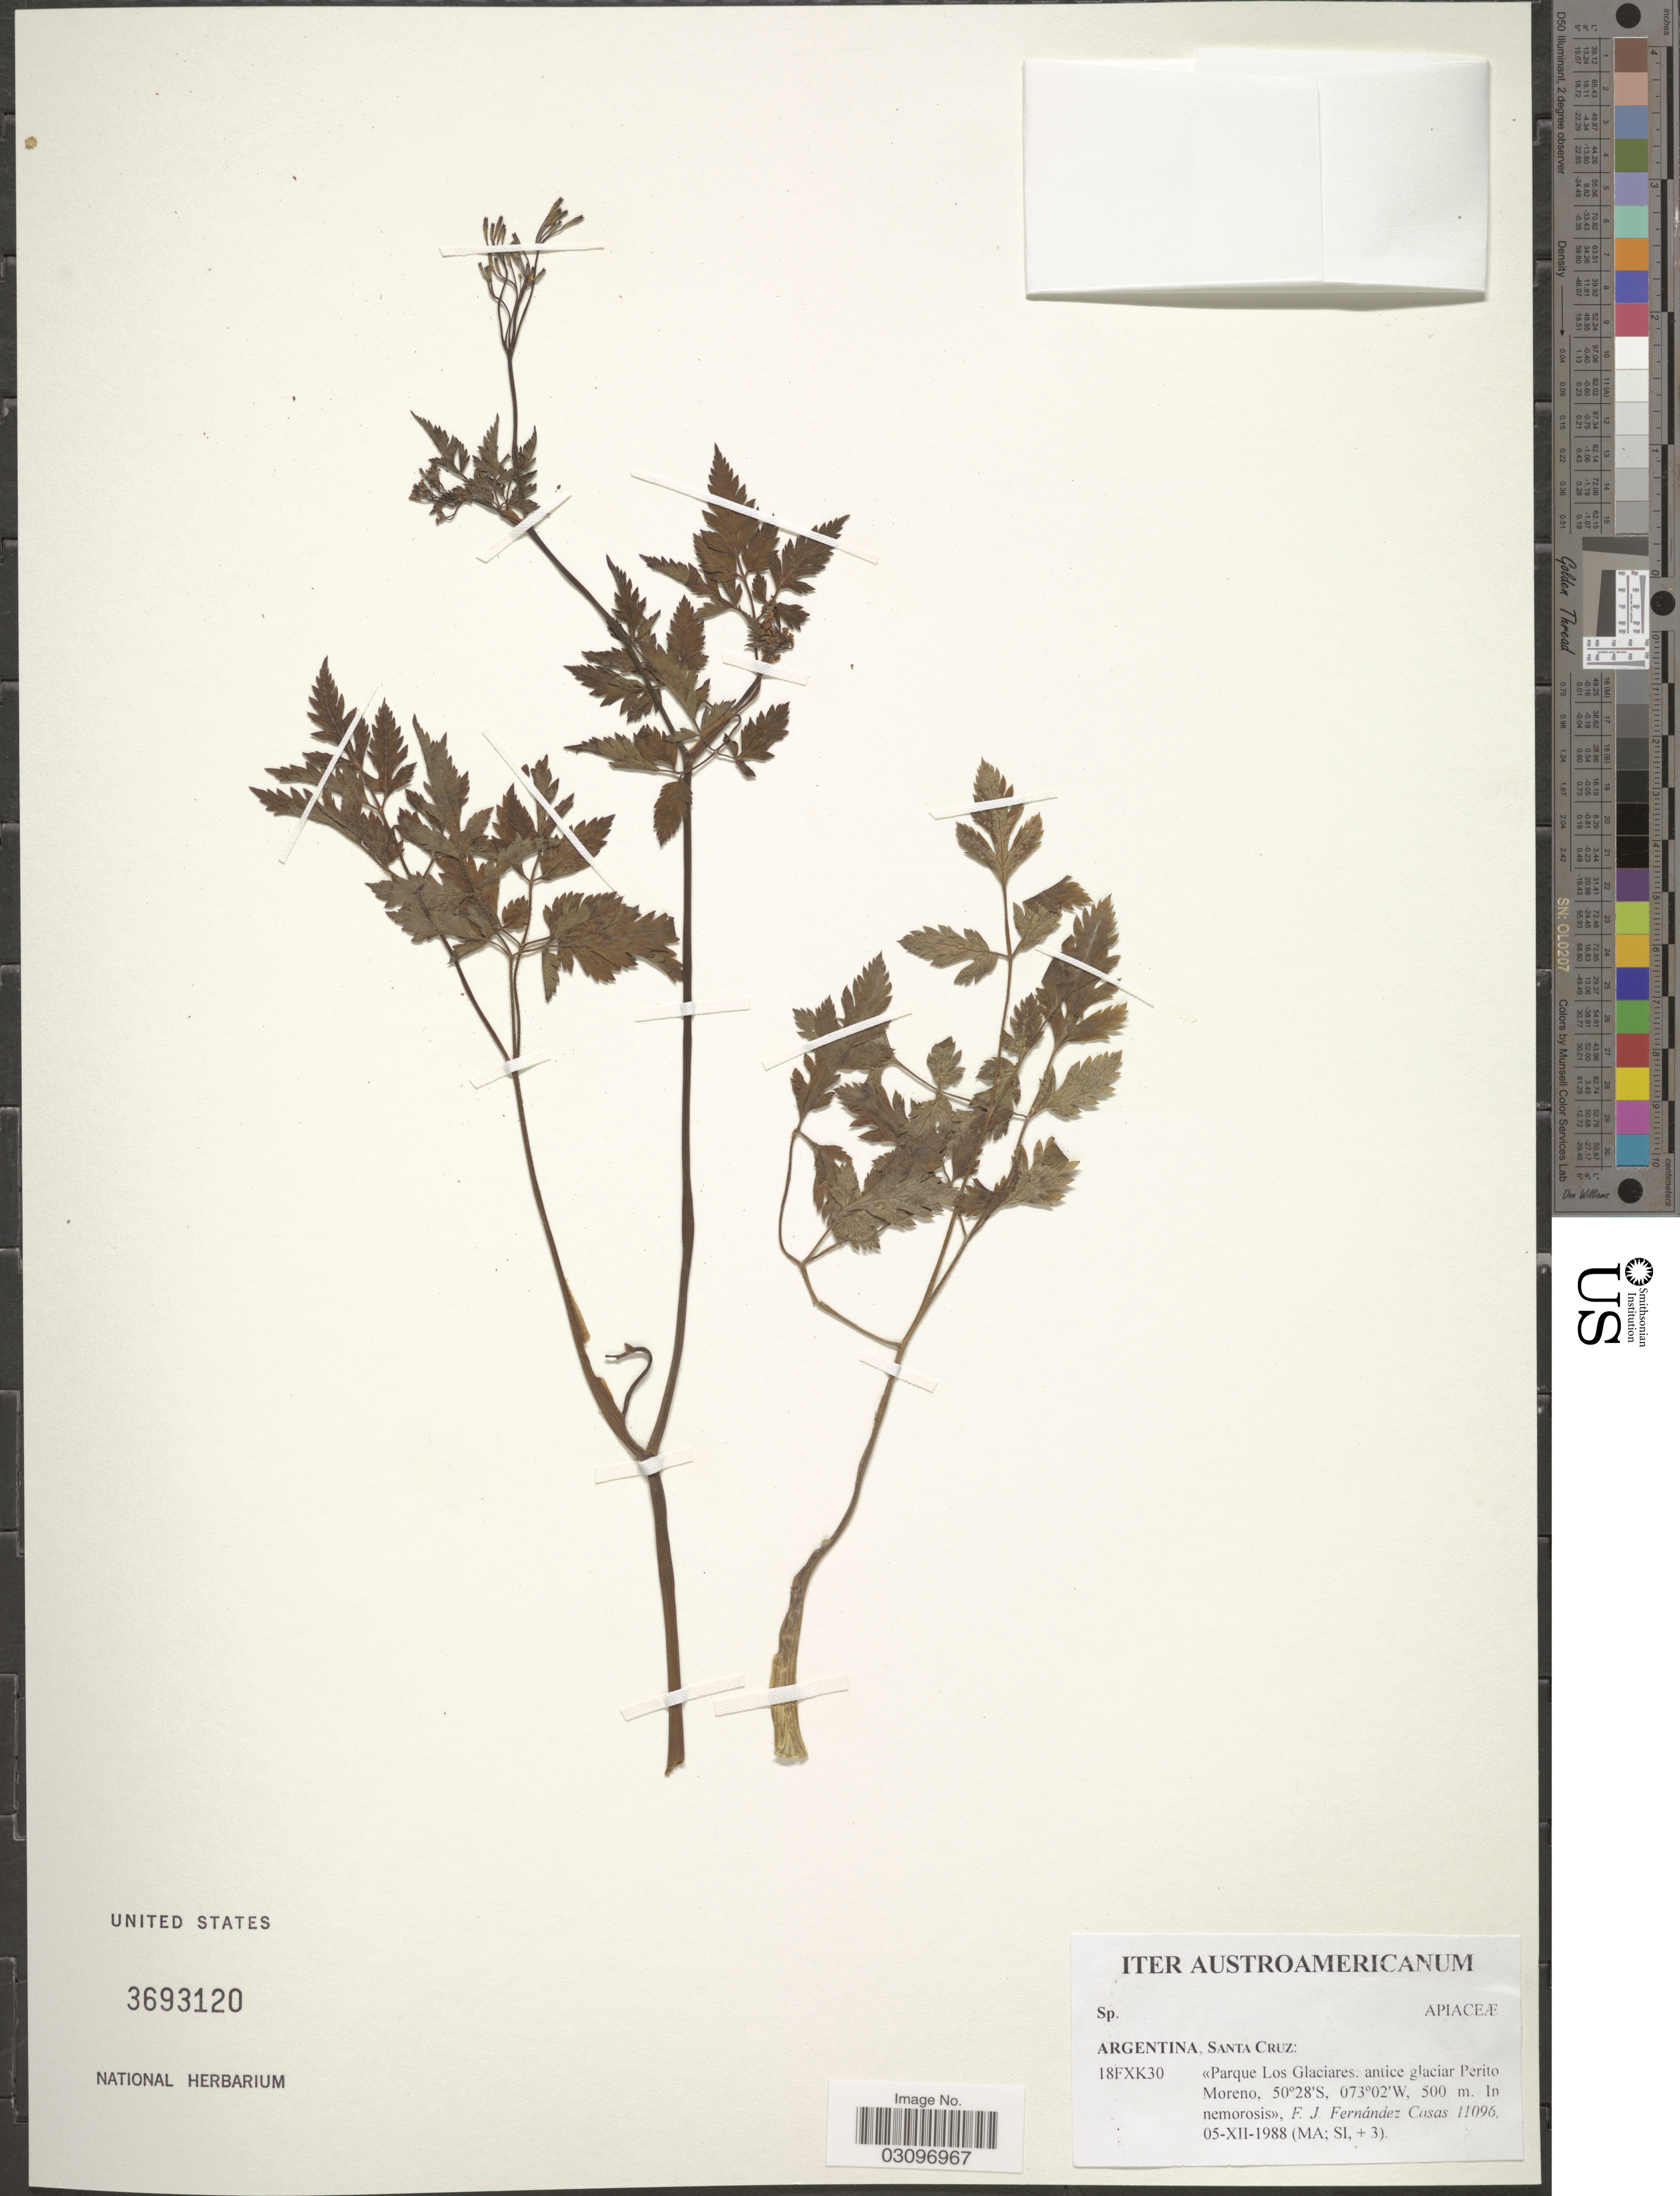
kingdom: Plantae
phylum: Tracheophyta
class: Magnoliopsida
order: Apiales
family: Apiaceae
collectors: F. Casas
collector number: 11096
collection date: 1988-12-05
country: Argentina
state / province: Santa Cruz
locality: <<Parque Los Glaciares: antice glaciar Perito Moreno. In nemorosis>>.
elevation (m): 500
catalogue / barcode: US 3693120